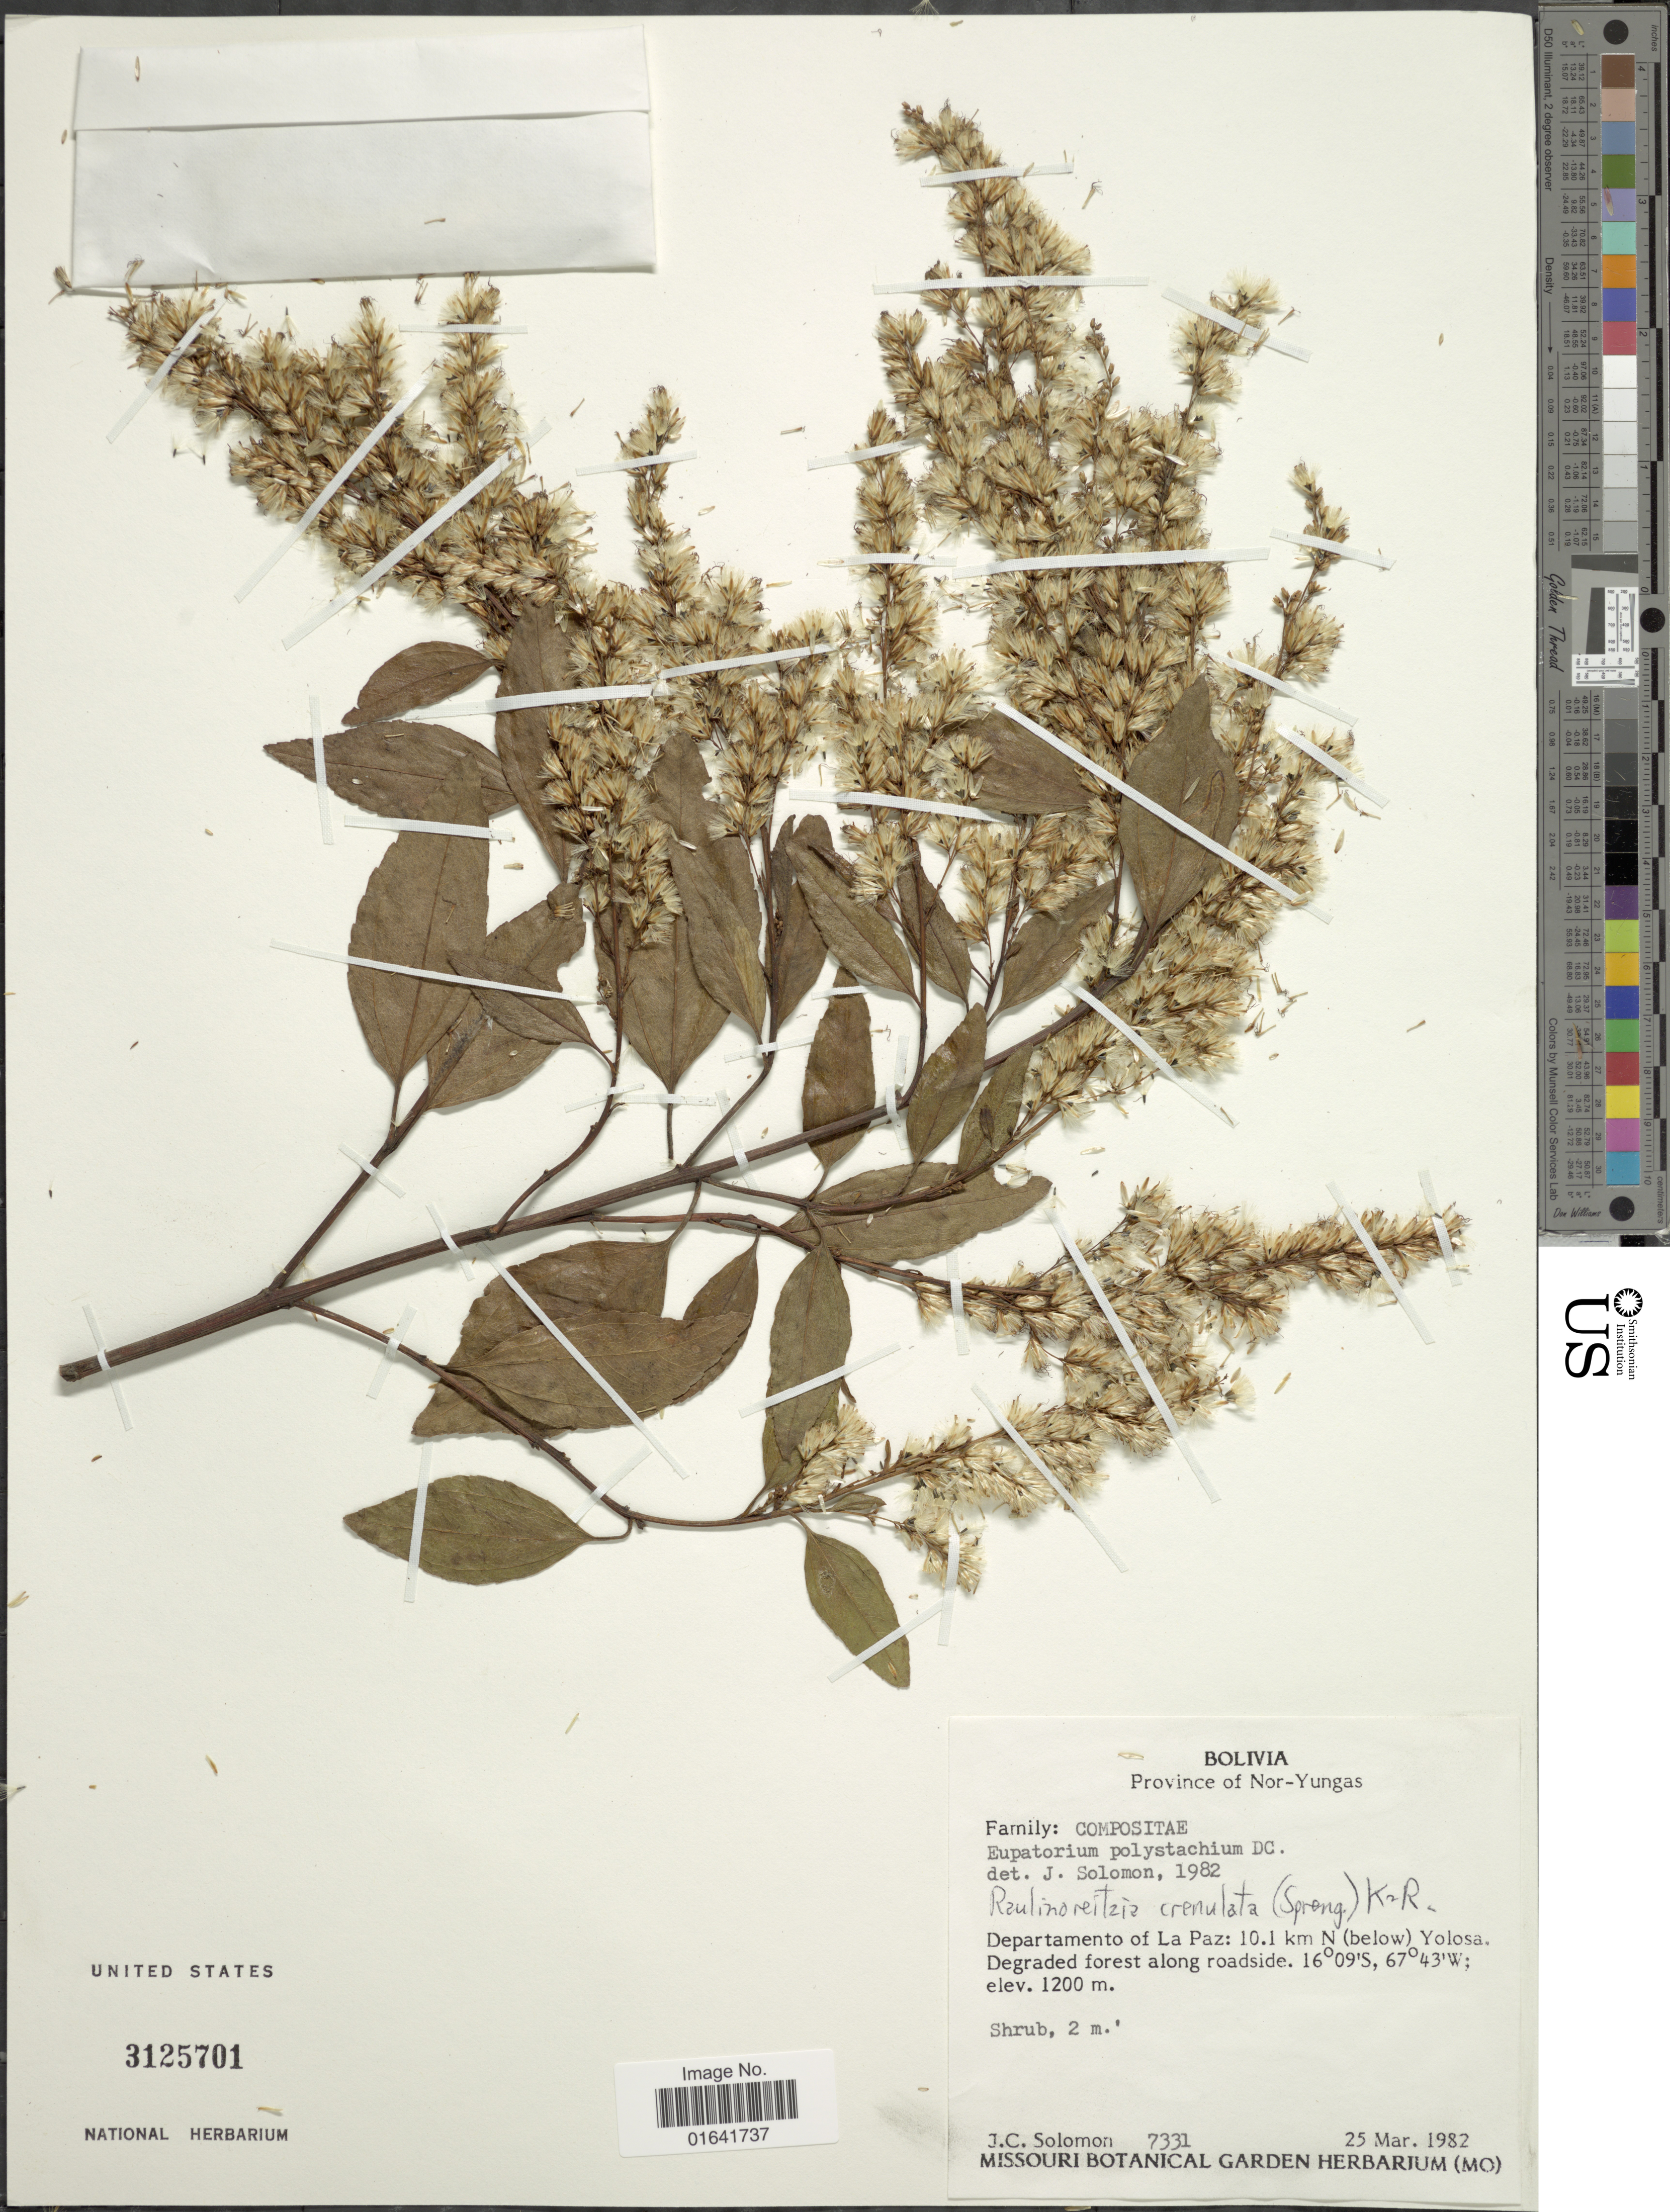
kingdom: Plantae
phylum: Tracheophyta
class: Magnoliopsida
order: Asterales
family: Asteraceae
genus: Raulinoreitzia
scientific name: Raulinoreitzia crenulata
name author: (Spreng.) R.M. King & H. Rob.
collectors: J. C. Solomon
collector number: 7331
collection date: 1982-03-25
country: Bolivia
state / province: La Paz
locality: Province of Nor-Yungas, 10.1 km N (below) Yolosa, degraded forest along roadside.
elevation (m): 1200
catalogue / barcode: US 3125701